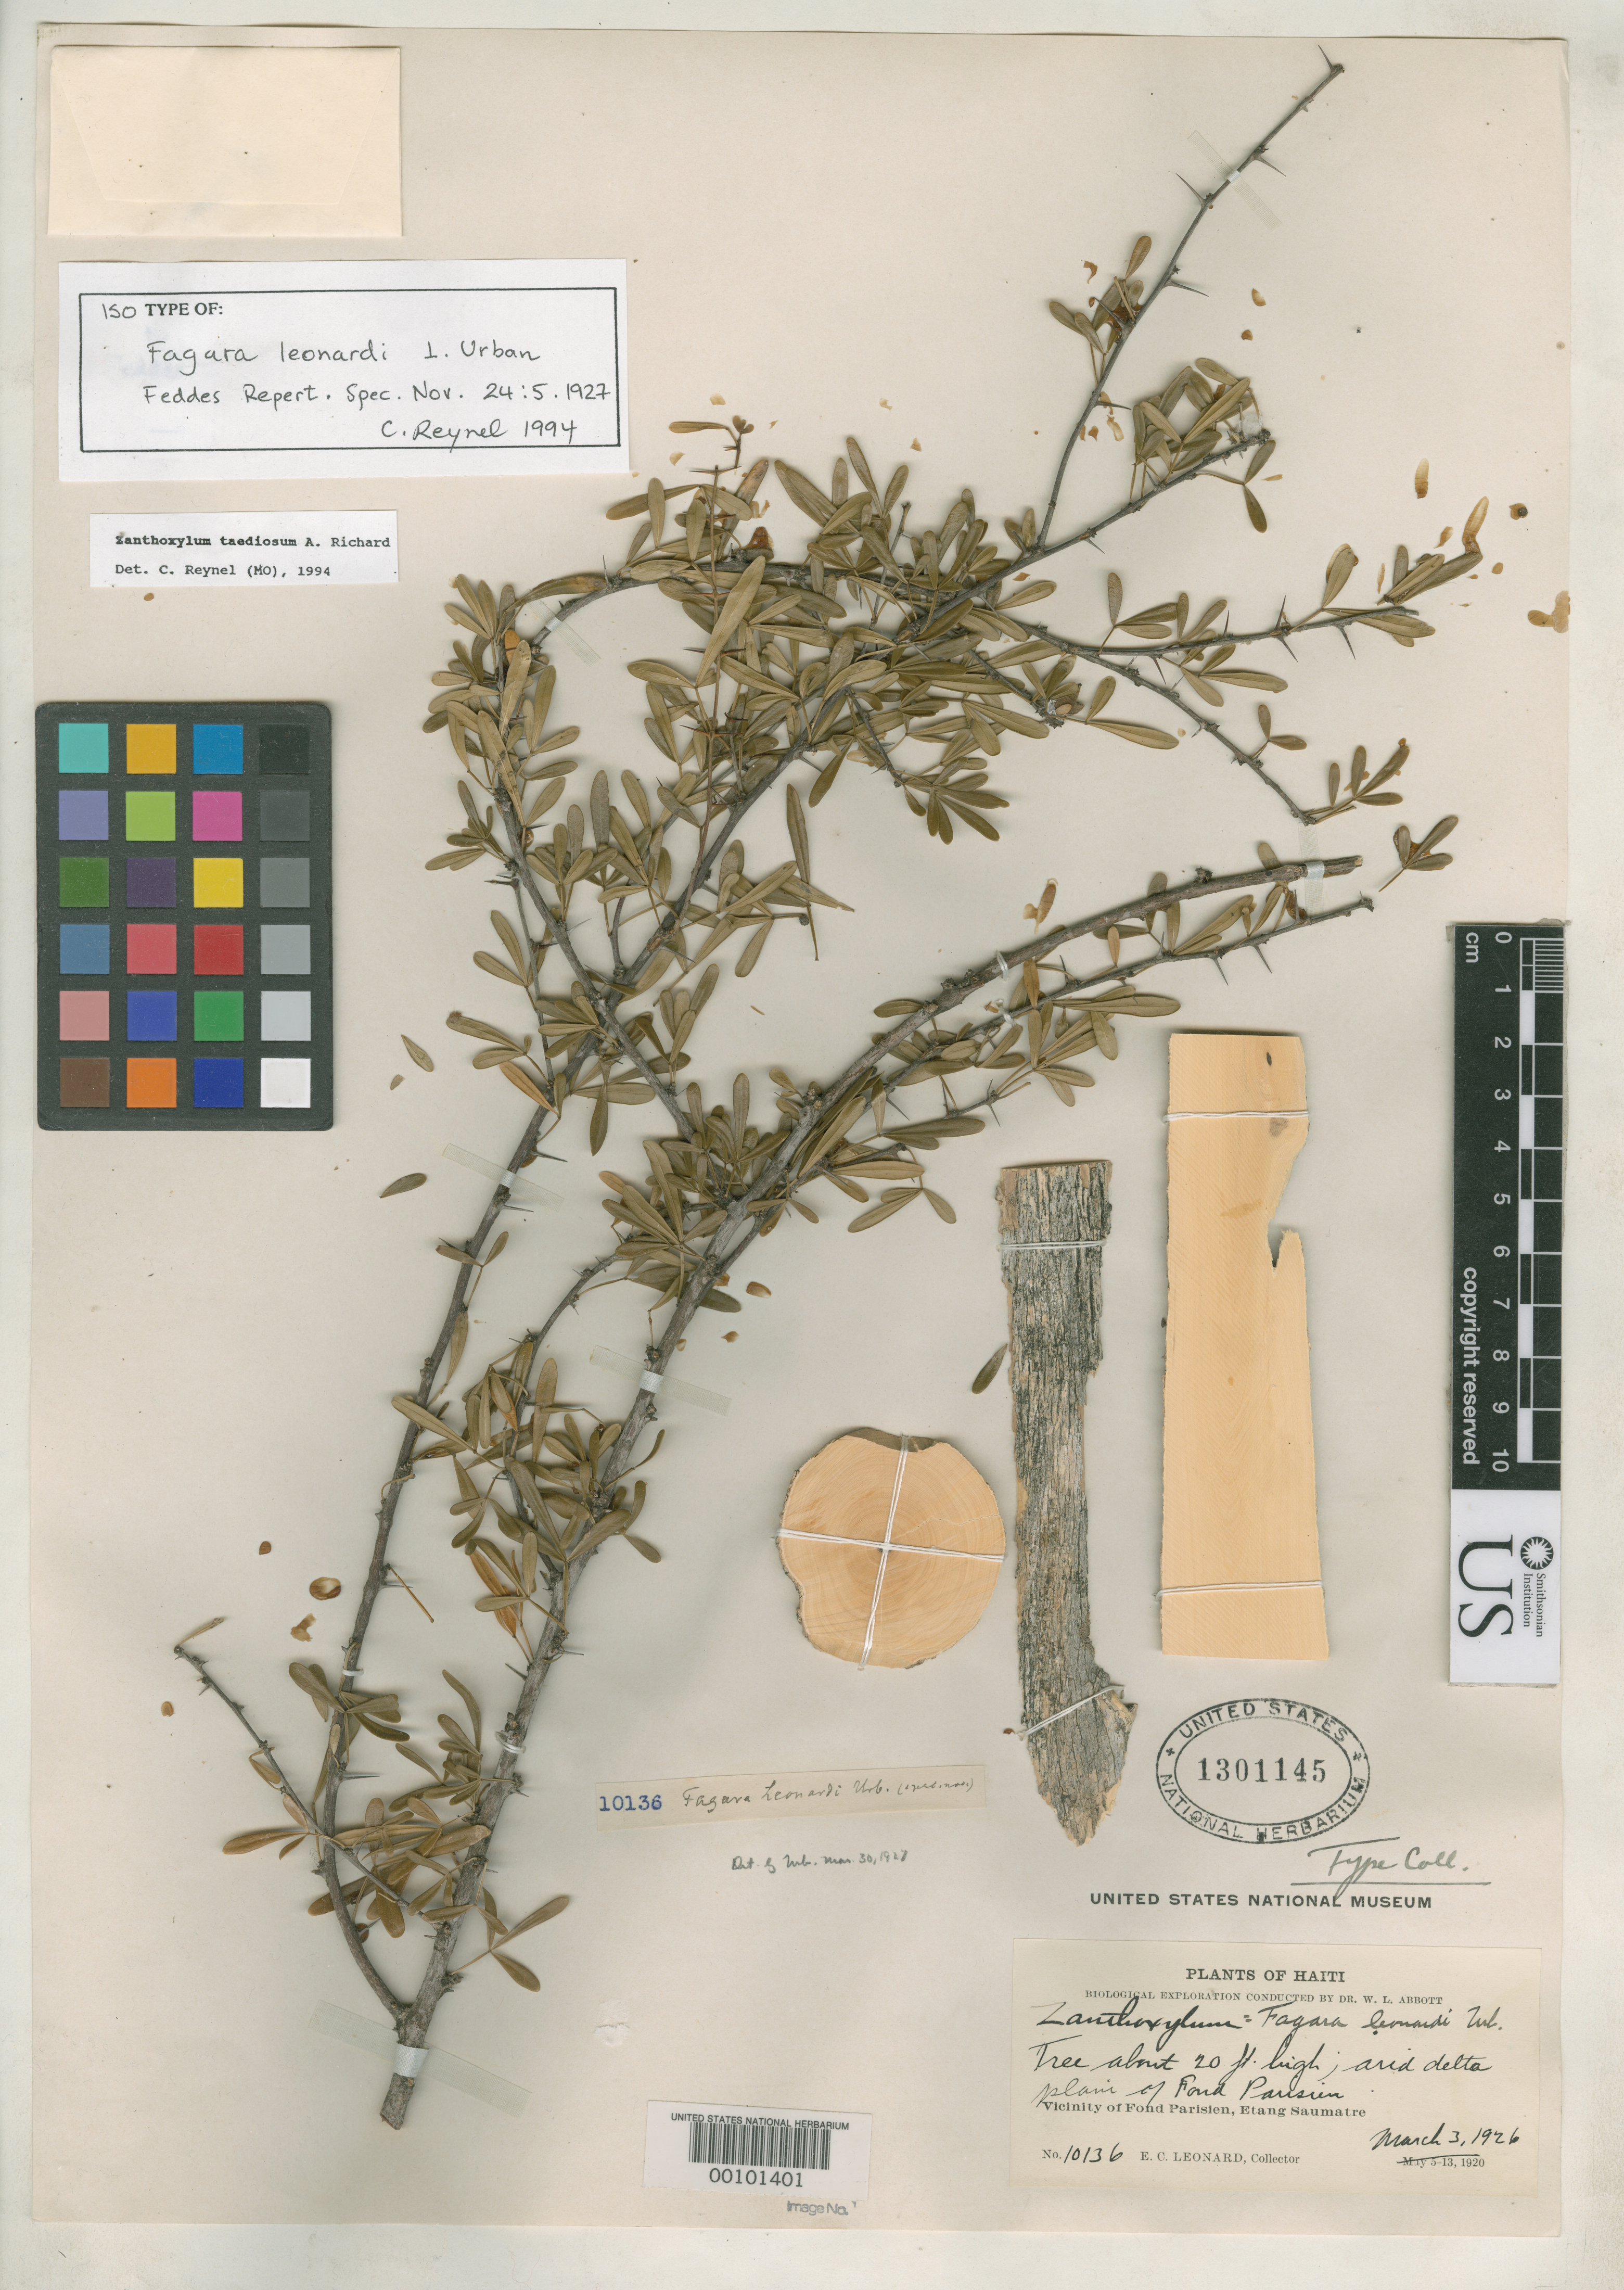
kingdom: Plantae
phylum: Tracheophyta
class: Magnoliopsida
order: Sapindales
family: Rutaceae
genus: Fagara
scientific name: Fagara leonardi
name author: Urb.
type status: Isotype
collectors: E. C. Leonard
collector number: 10136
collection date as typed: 03 Mar 1926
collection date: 1926-03-03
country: Haiti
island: Hispaniola Island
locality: Vicinity of Fond Parisien, Etang Saumatre.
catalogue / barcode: US 1301145